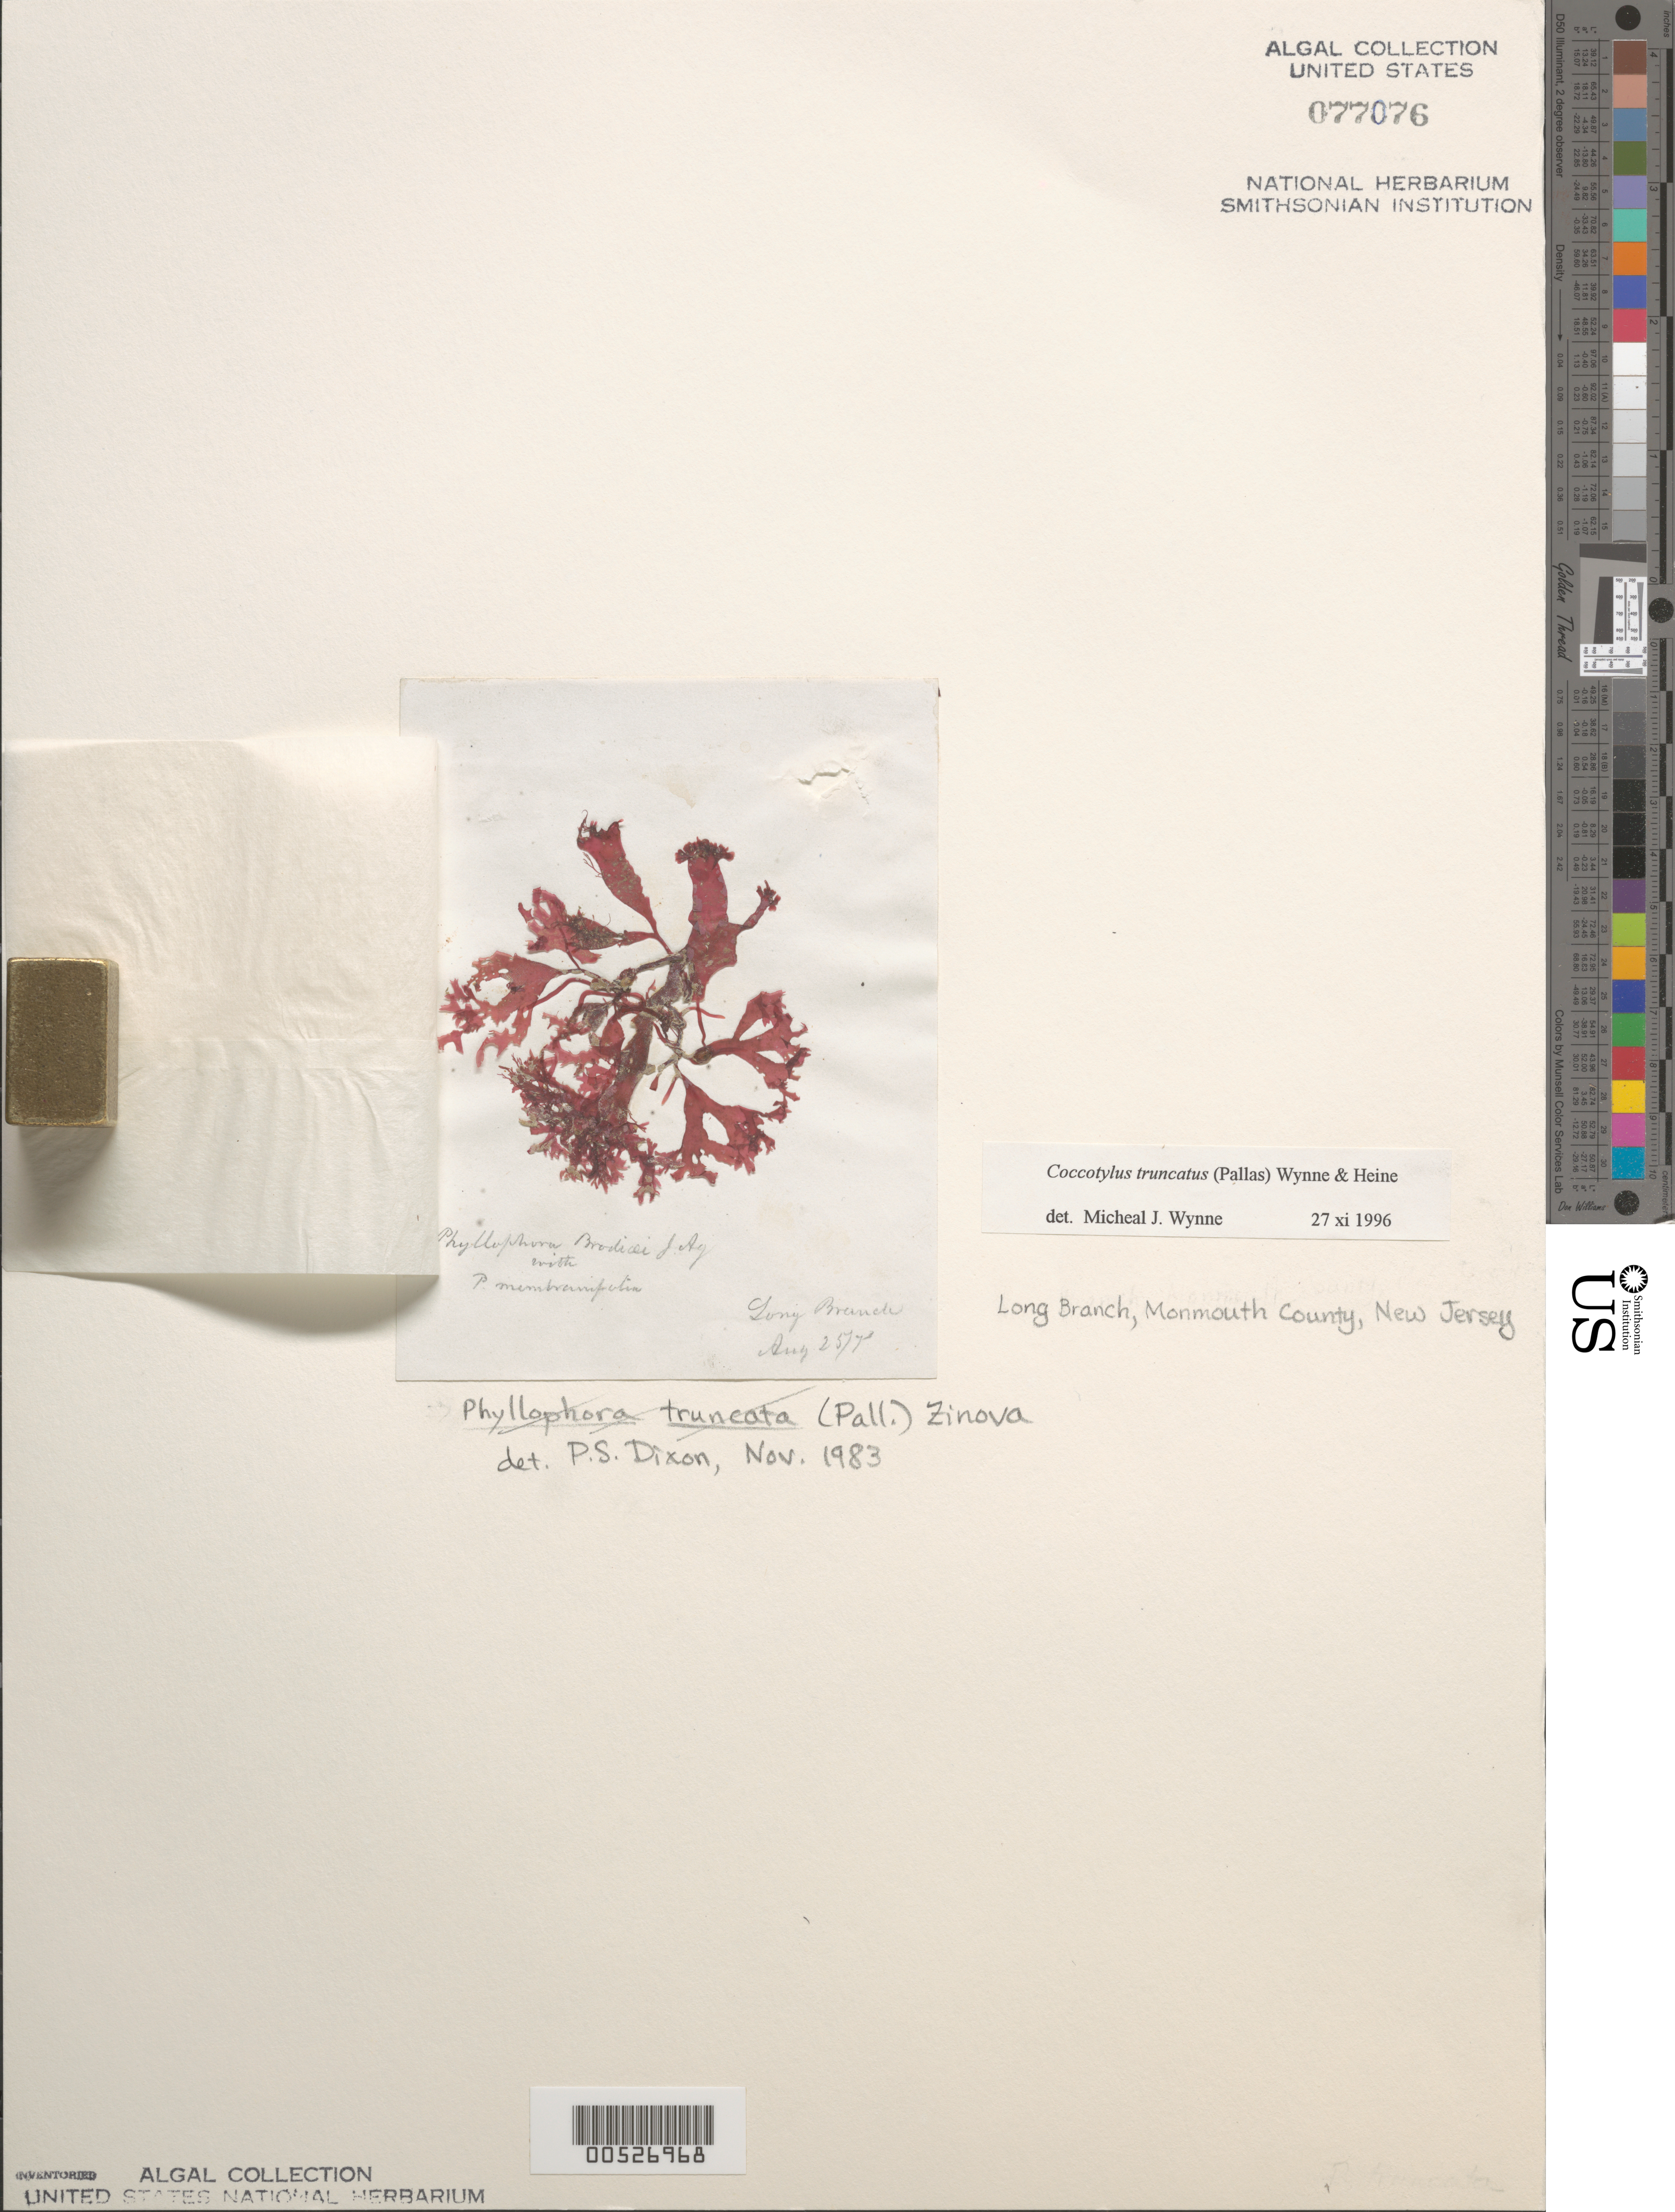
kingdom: Plantae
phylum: Rhodophyta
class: Florideophyceae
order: Gigartinales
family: Phyllophoraceae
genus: Coccotylus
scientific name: Coccotylus truncatus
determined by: Wynne, M. J.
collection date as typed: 25 Aug 1873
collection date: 1873-08-25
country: United States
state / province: New Jersey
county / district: Monmouth County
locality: Long Branch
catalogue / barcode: US 77076